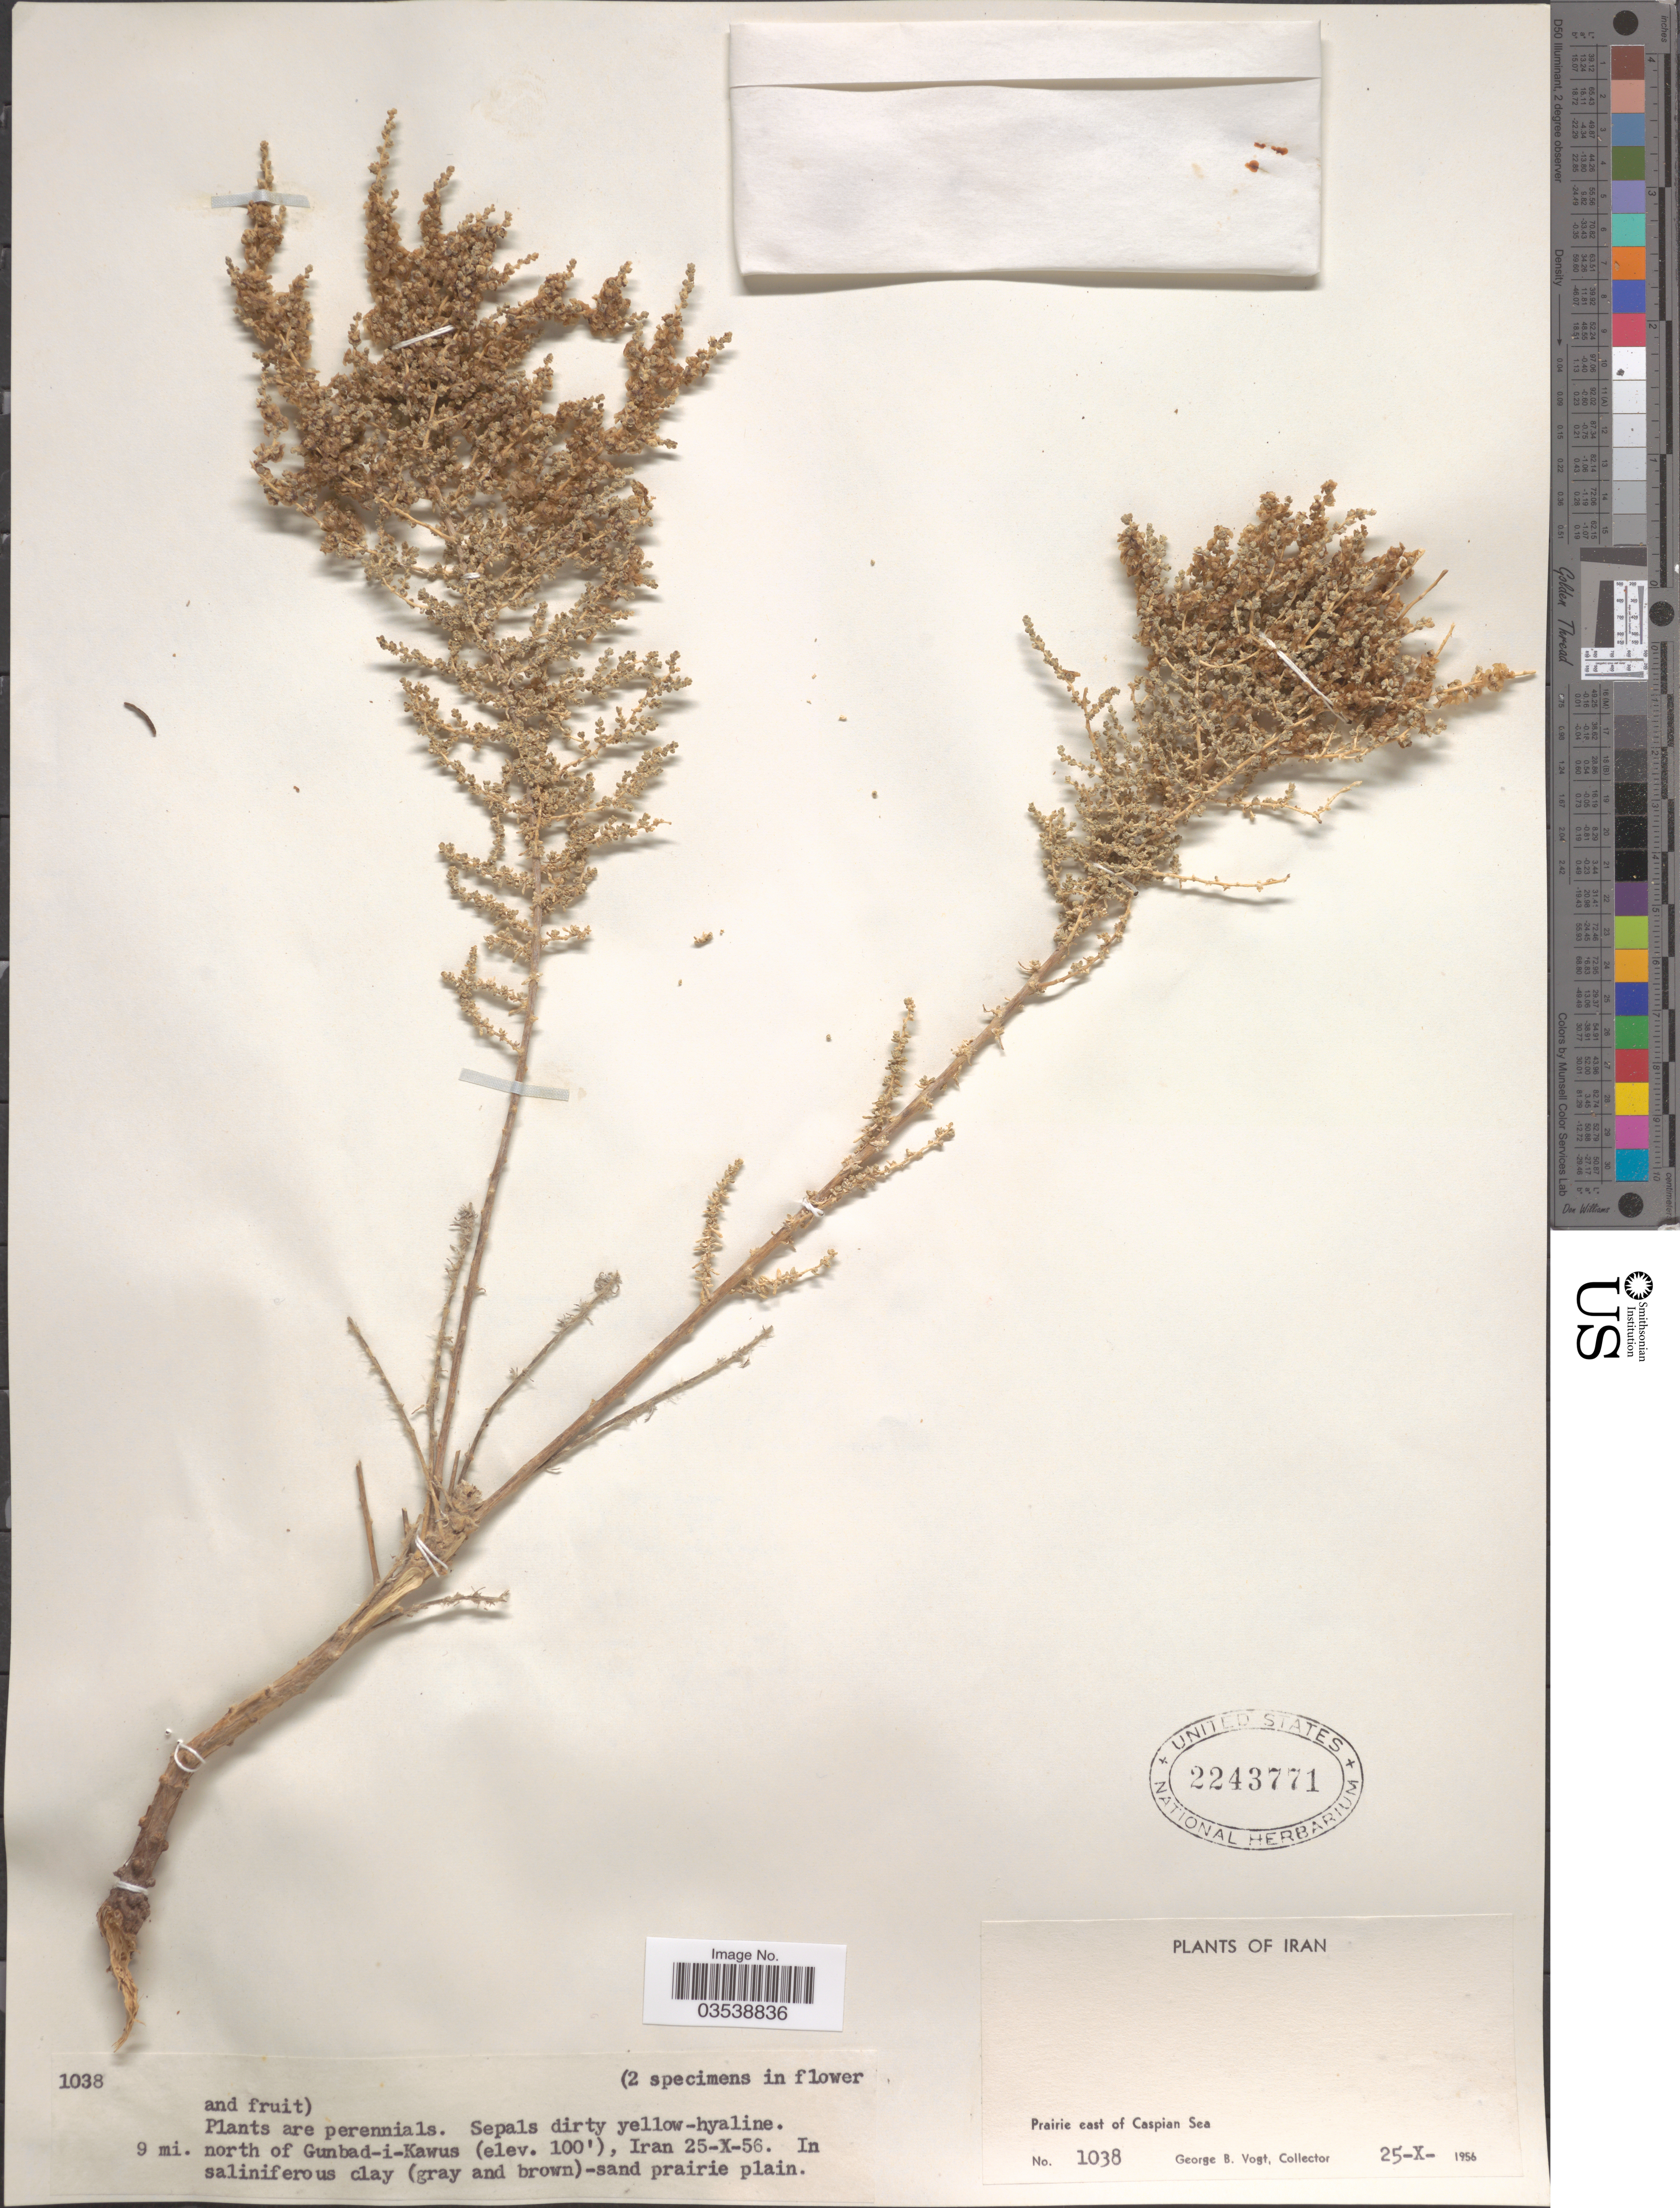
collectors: G. B. Vogt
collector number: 1038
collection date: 1956-10-25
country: Iran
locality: Prairie east of Caspian Sea. 9 mi. north of Gunbad-i-Kawus.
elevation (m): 30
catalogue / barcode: US 2243771